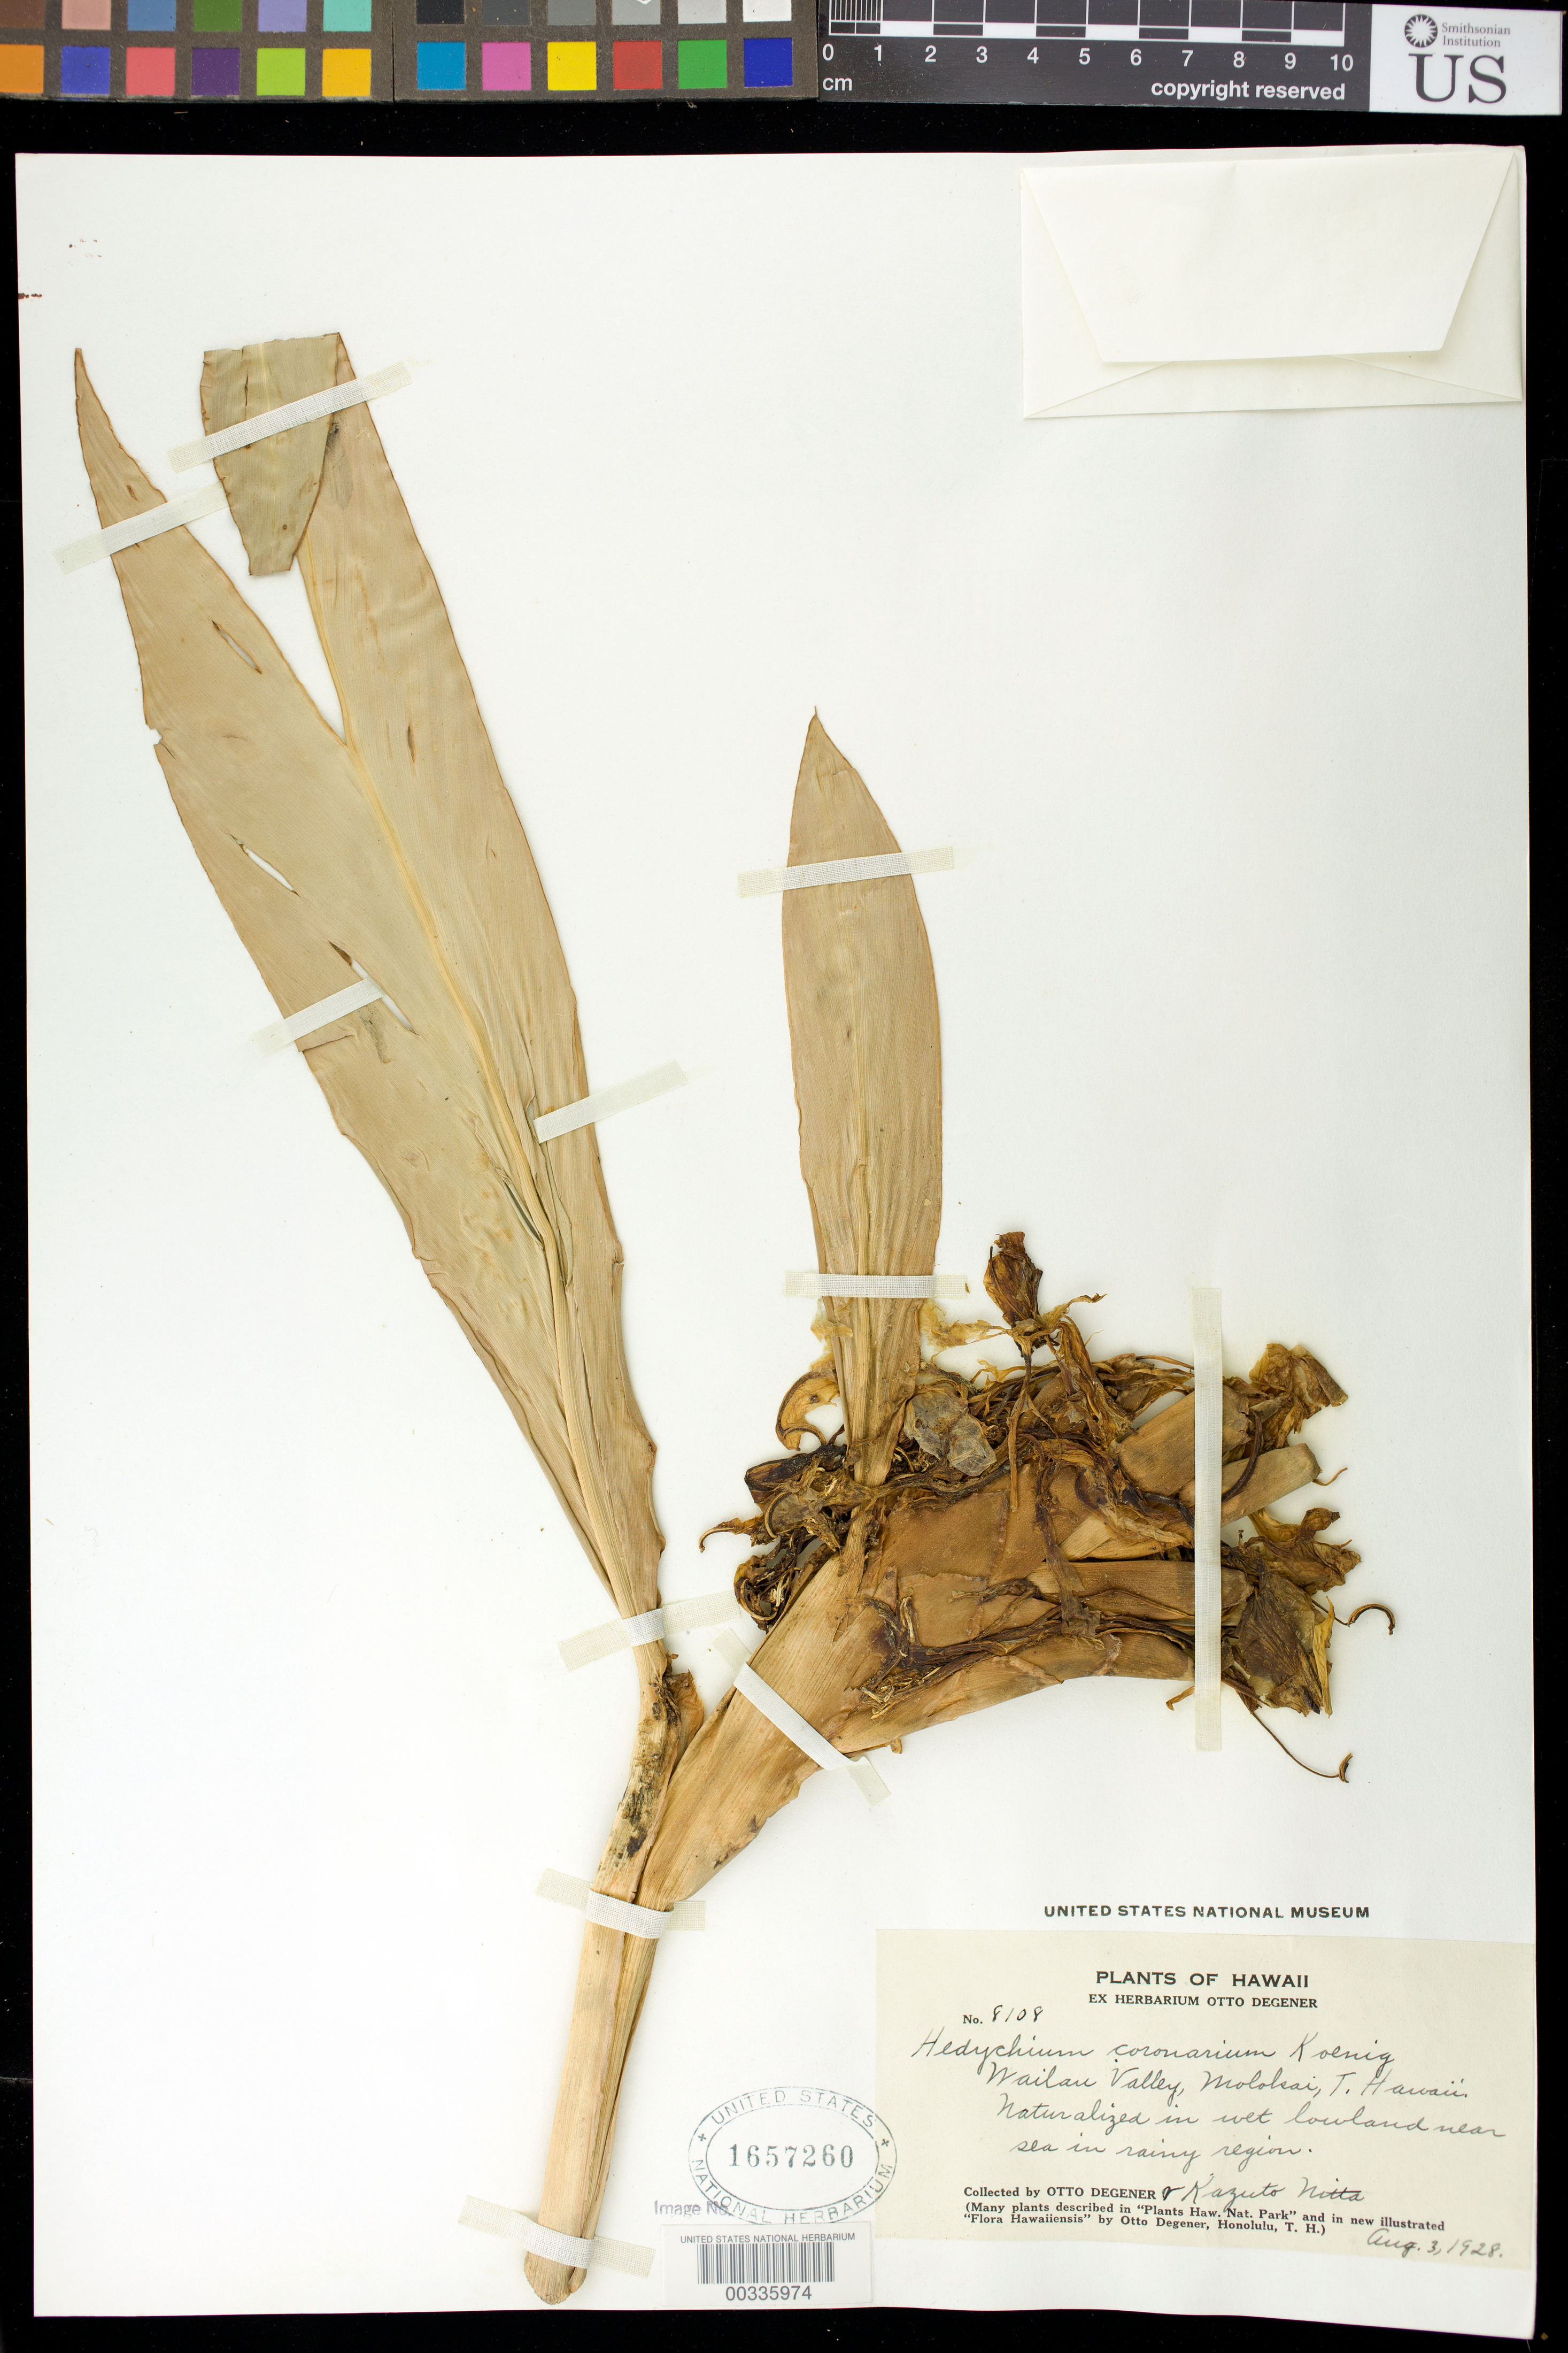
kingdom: Plantae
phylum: Tracheophyta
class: Liliopsida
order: Zingiberales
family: Zingiberaceae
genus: Hedychium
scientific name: Hedychium coronarium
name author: J. Koenig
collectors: O. Degener & K. Nitta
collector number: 8108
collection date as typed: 03 Aug 1928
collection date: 1928-08-03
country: United States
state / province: Hawaii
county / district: Maui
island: Moloka'i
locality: Wailau valley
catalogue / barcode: US 1657260